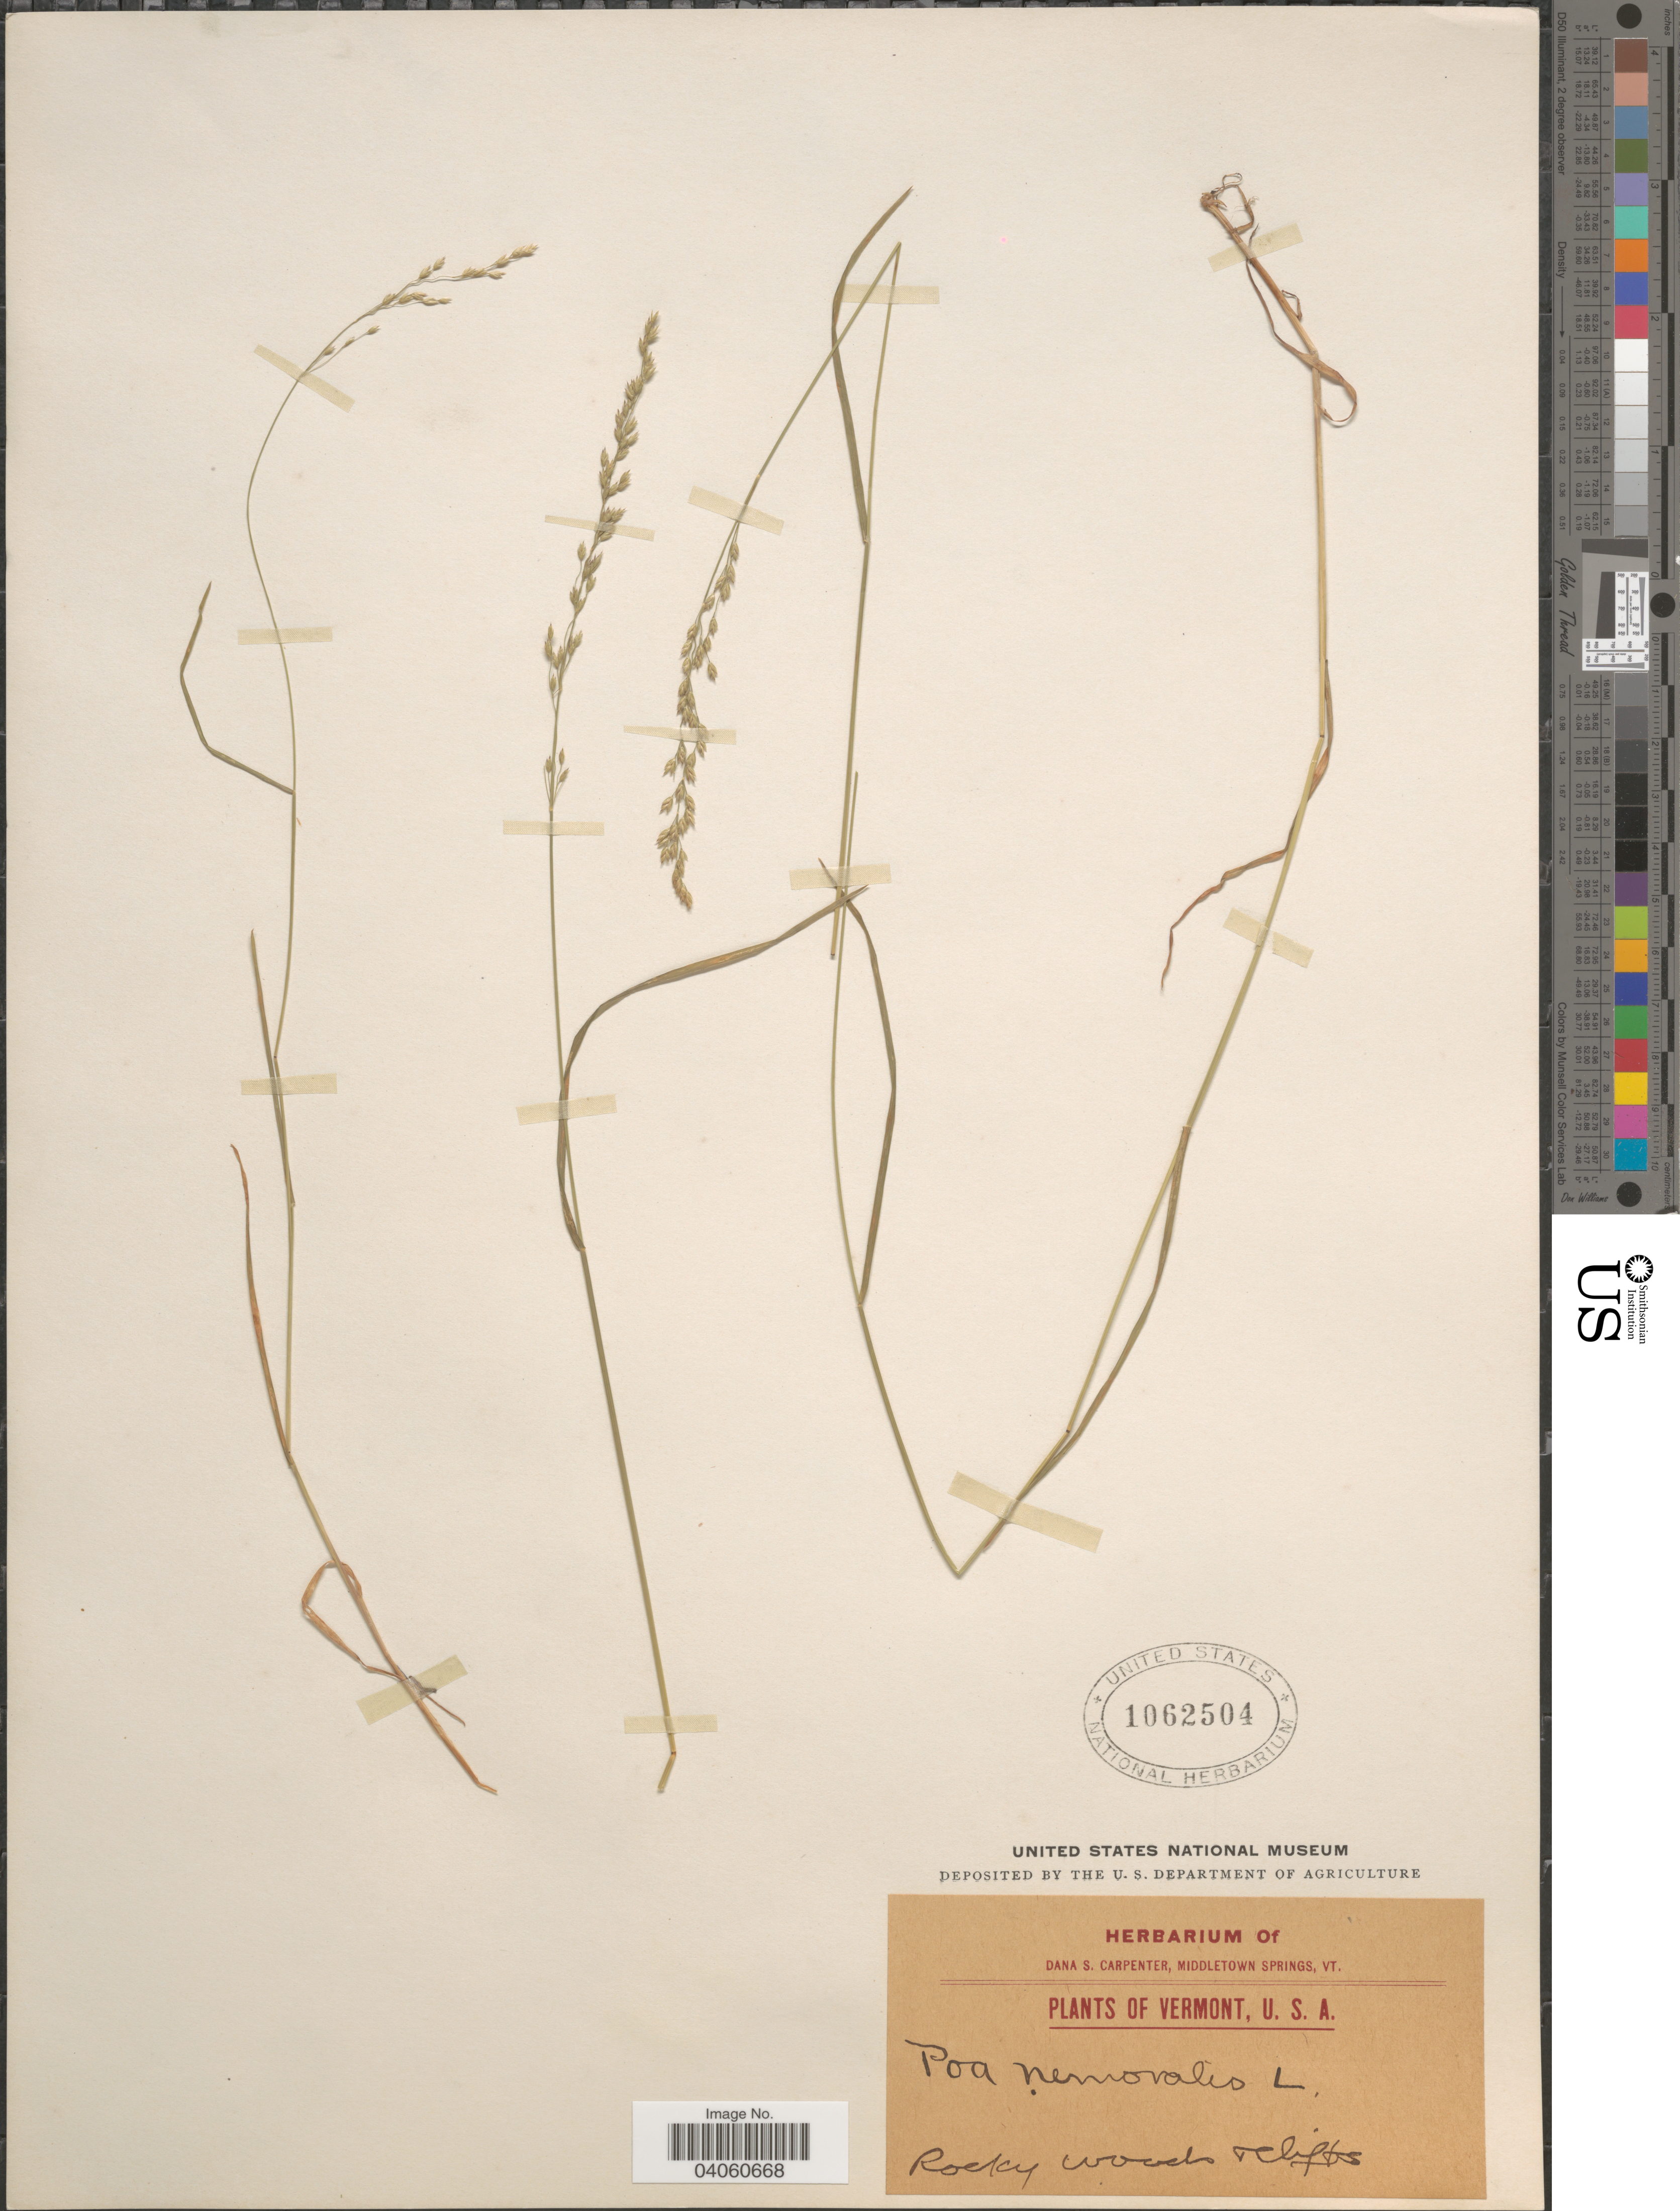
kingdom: Plantae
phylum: Tracheophyta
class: Liliopsida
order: Poales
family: Poaceae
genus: Poa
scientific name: Poa nemoralis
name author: L.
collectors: ex herb. Dana S. Carpenter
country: United States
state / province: Vermont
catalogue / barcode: US 1062504